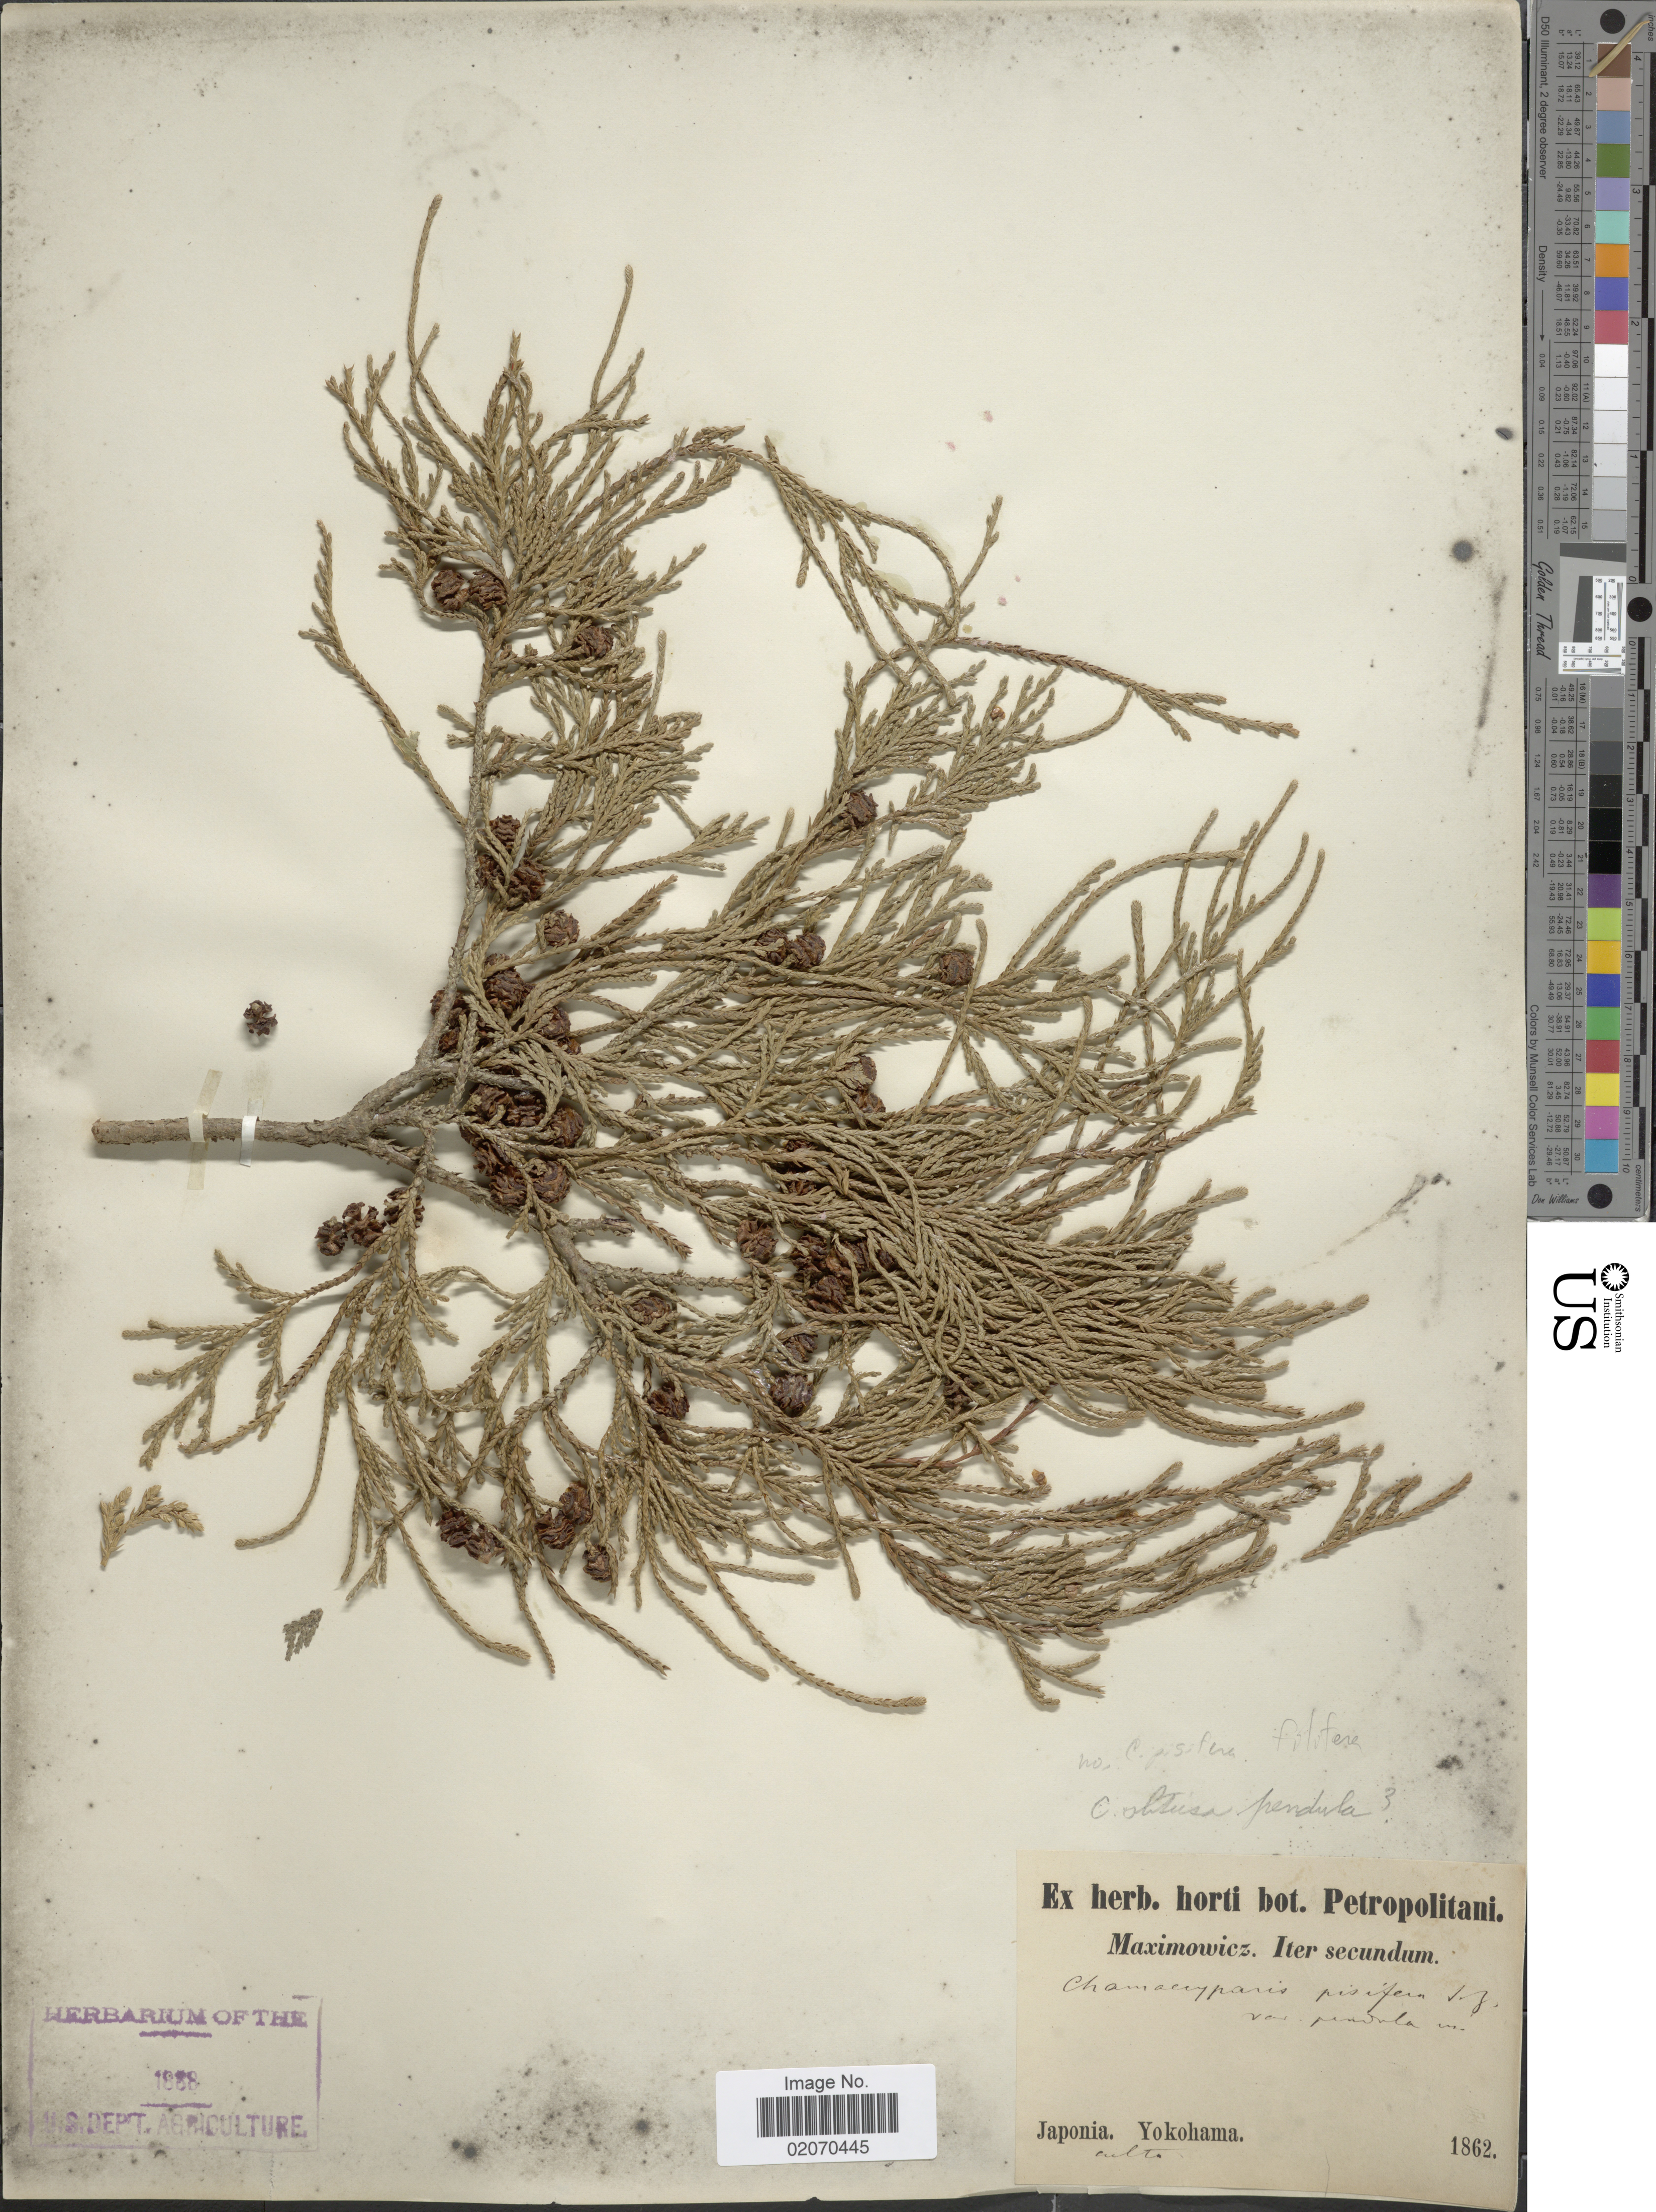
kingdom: Plantae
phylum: Tracheophyta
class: Pinopsida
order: Pinales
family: Cupressaceae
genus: Chamaecyparis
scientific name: Chamaecyparis pisifera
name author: (Siebold & Zucc.) Endl.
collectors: Maximowicz, --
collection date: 1862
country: Japan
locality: Yokohama